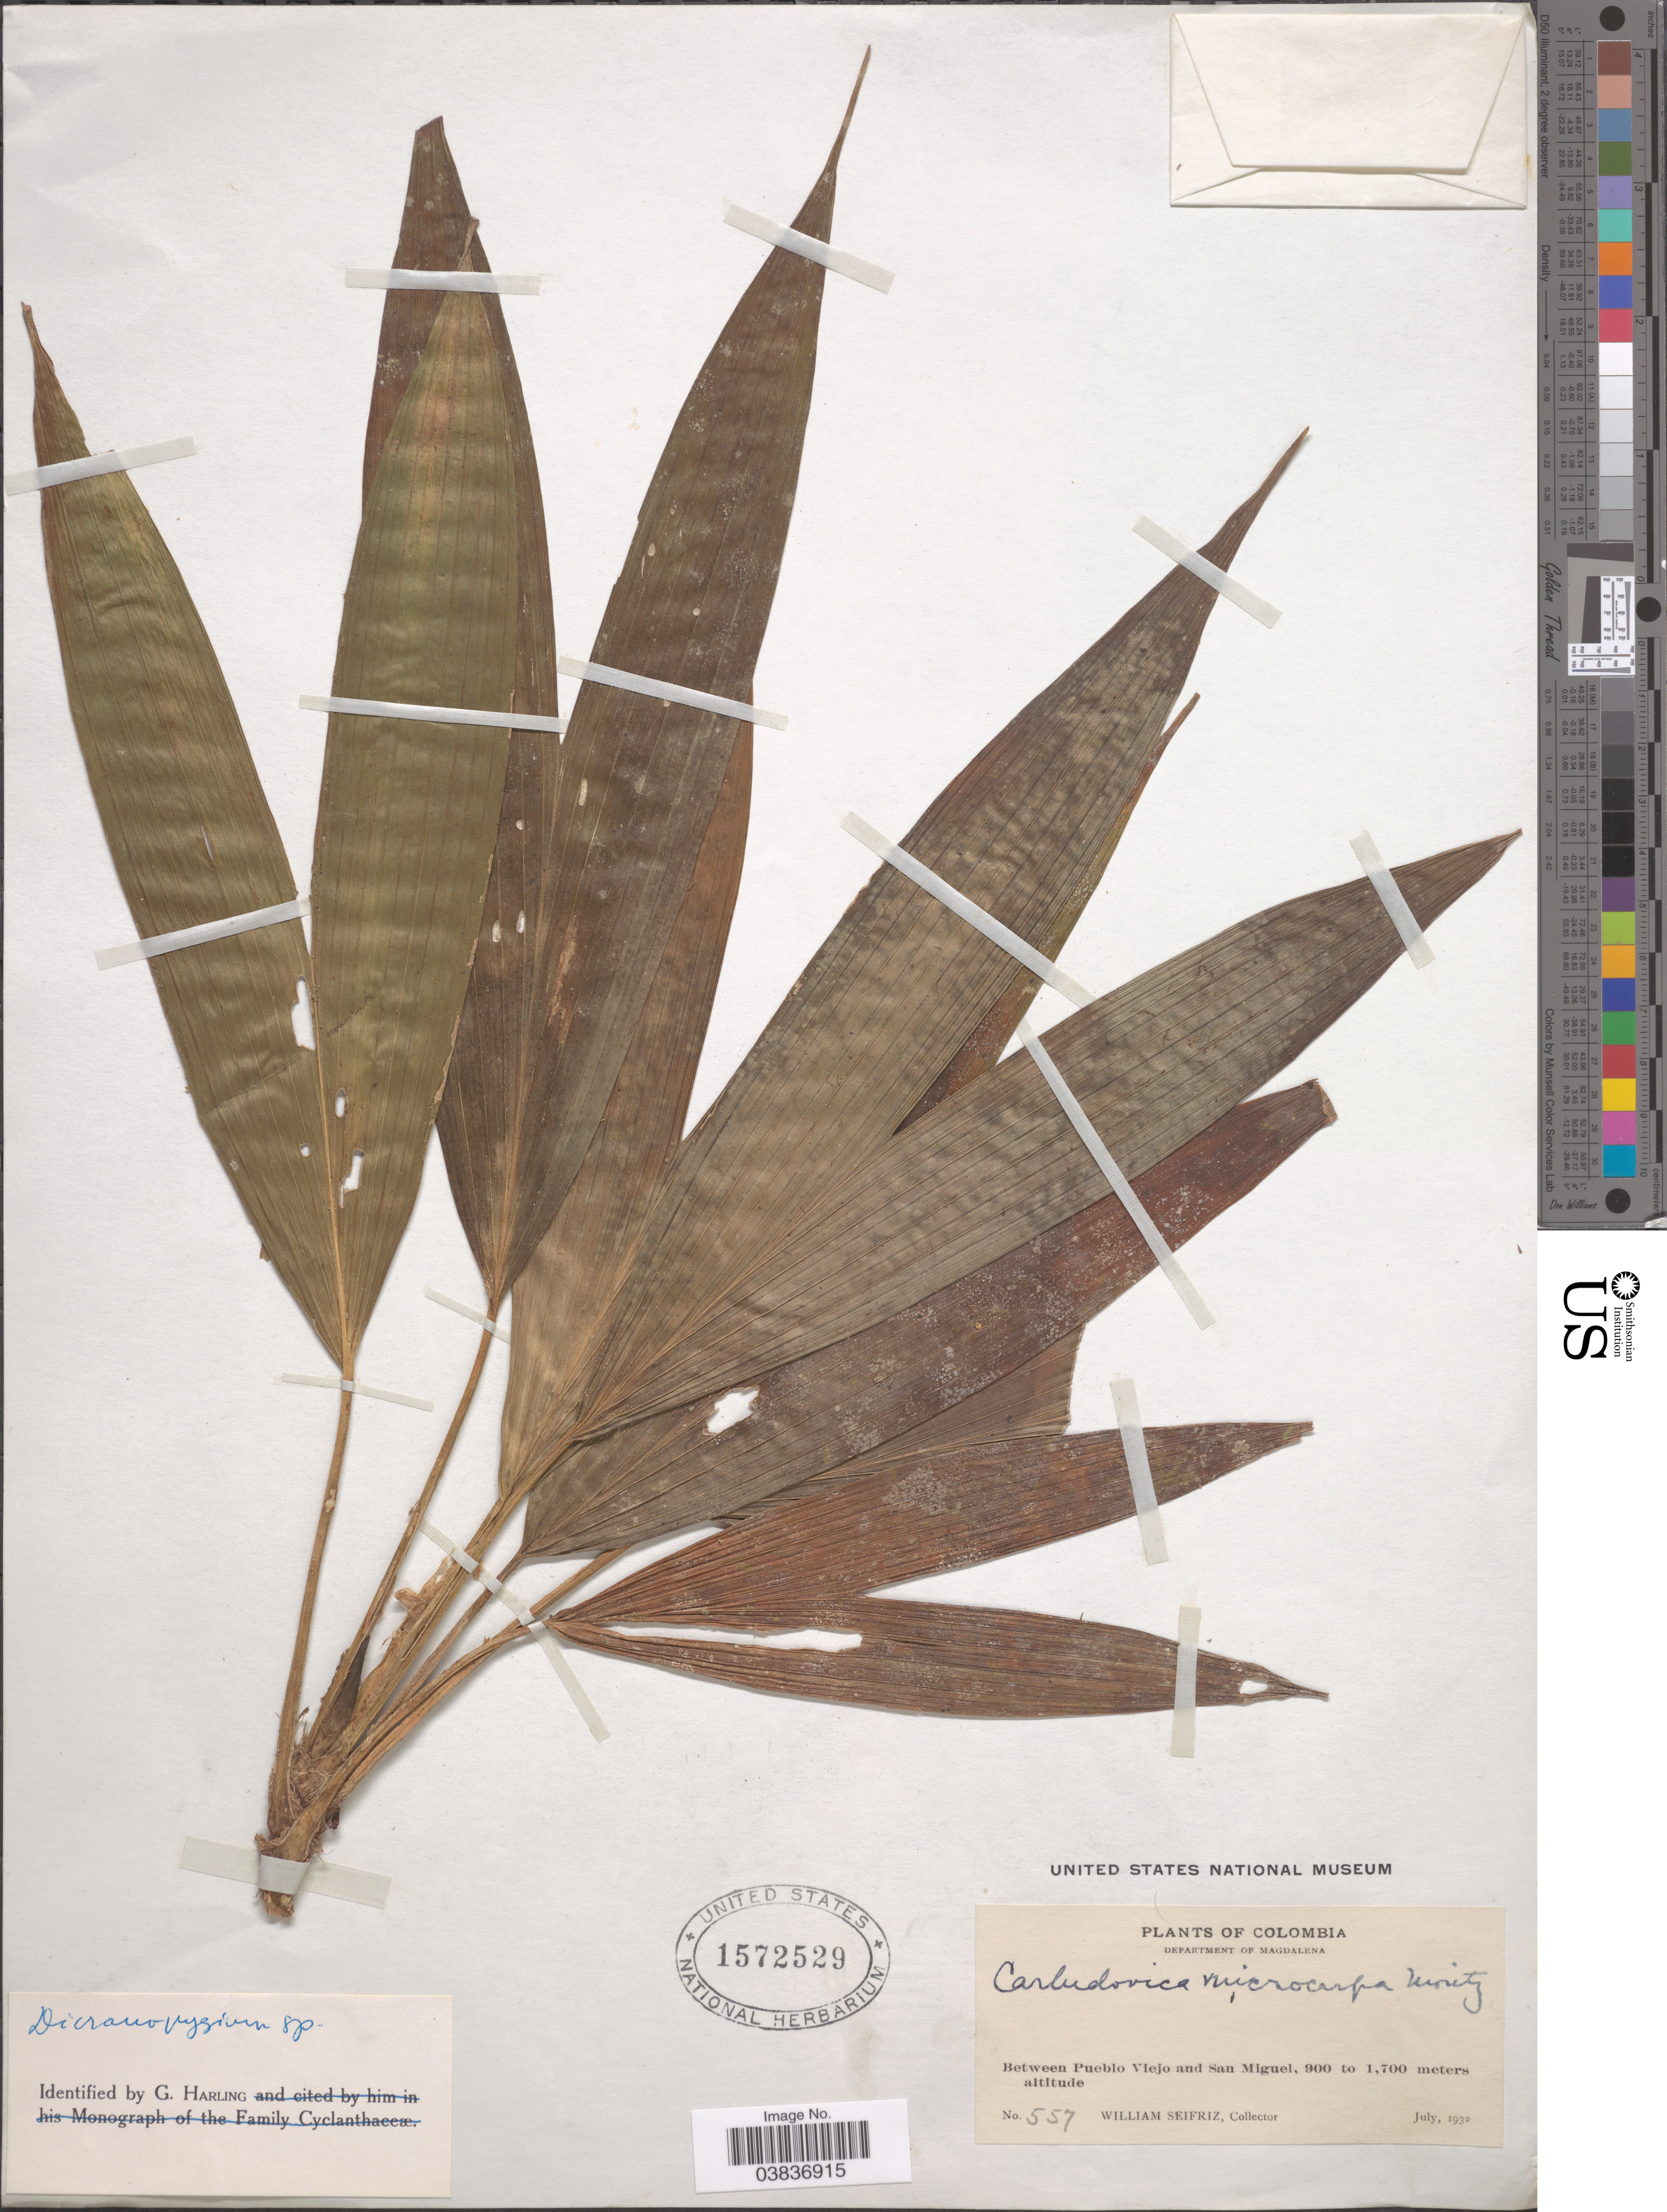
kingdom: Plantae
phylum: Tracheophyta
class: Liliopsida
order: Pandanales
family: Cyclanthaceae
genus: Dicranopygium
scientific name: Dicranopygium sp.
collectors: W. Seifriz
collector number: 557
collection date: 1932-07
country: Colombia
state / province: Magdalena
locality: Department of Magdalena. Between Pueblo Viejo and San Miguel.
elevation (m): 900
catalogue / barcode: US 1572529